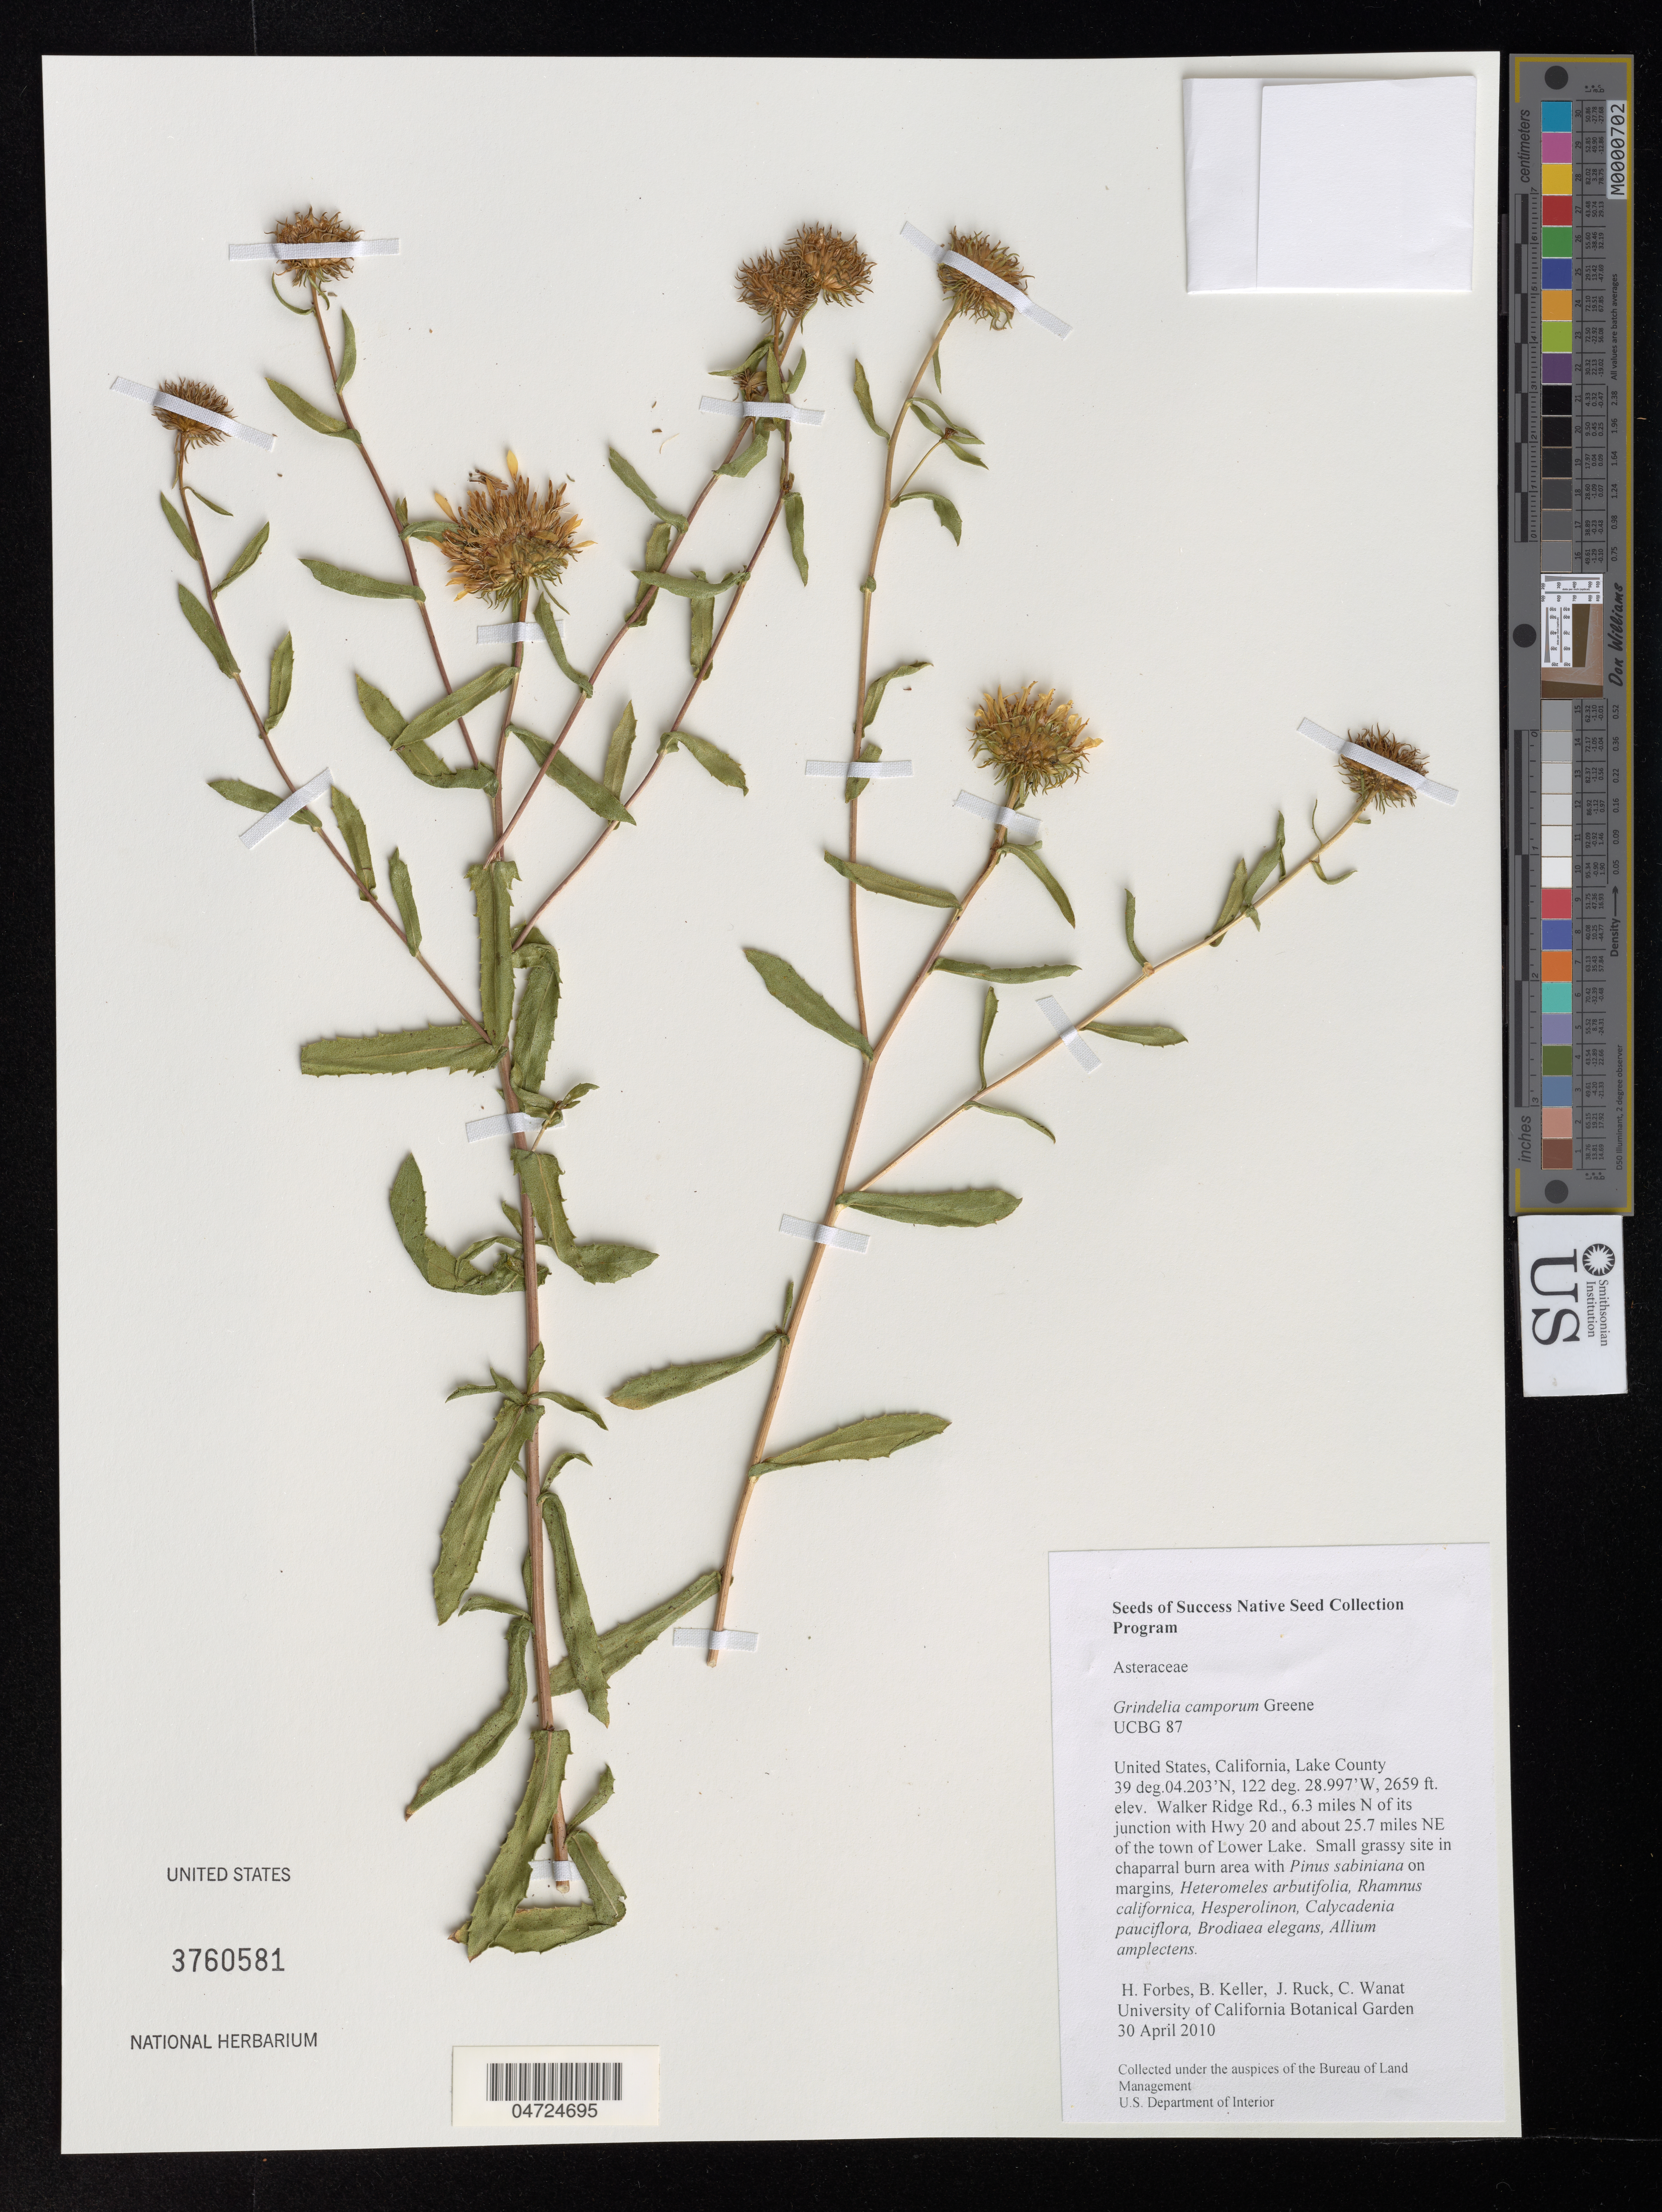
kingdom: Plantae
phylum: Tracheophyta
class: Magnoliopsida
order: Asterales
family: Asteraceae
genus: Grindelia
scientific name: Grindelia camporum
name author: Greene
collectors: H. Forbes & B. Keller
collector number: UCBG 87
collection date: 2010-04-30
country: United States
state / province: California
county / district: Lake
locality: Lake County. Walker Ridge Rd., 6.3 miles N of its junction with Hwy 20 and about 25.7 miles NE of the town of Lower Lake.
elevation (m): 810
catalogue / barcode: US 3760581